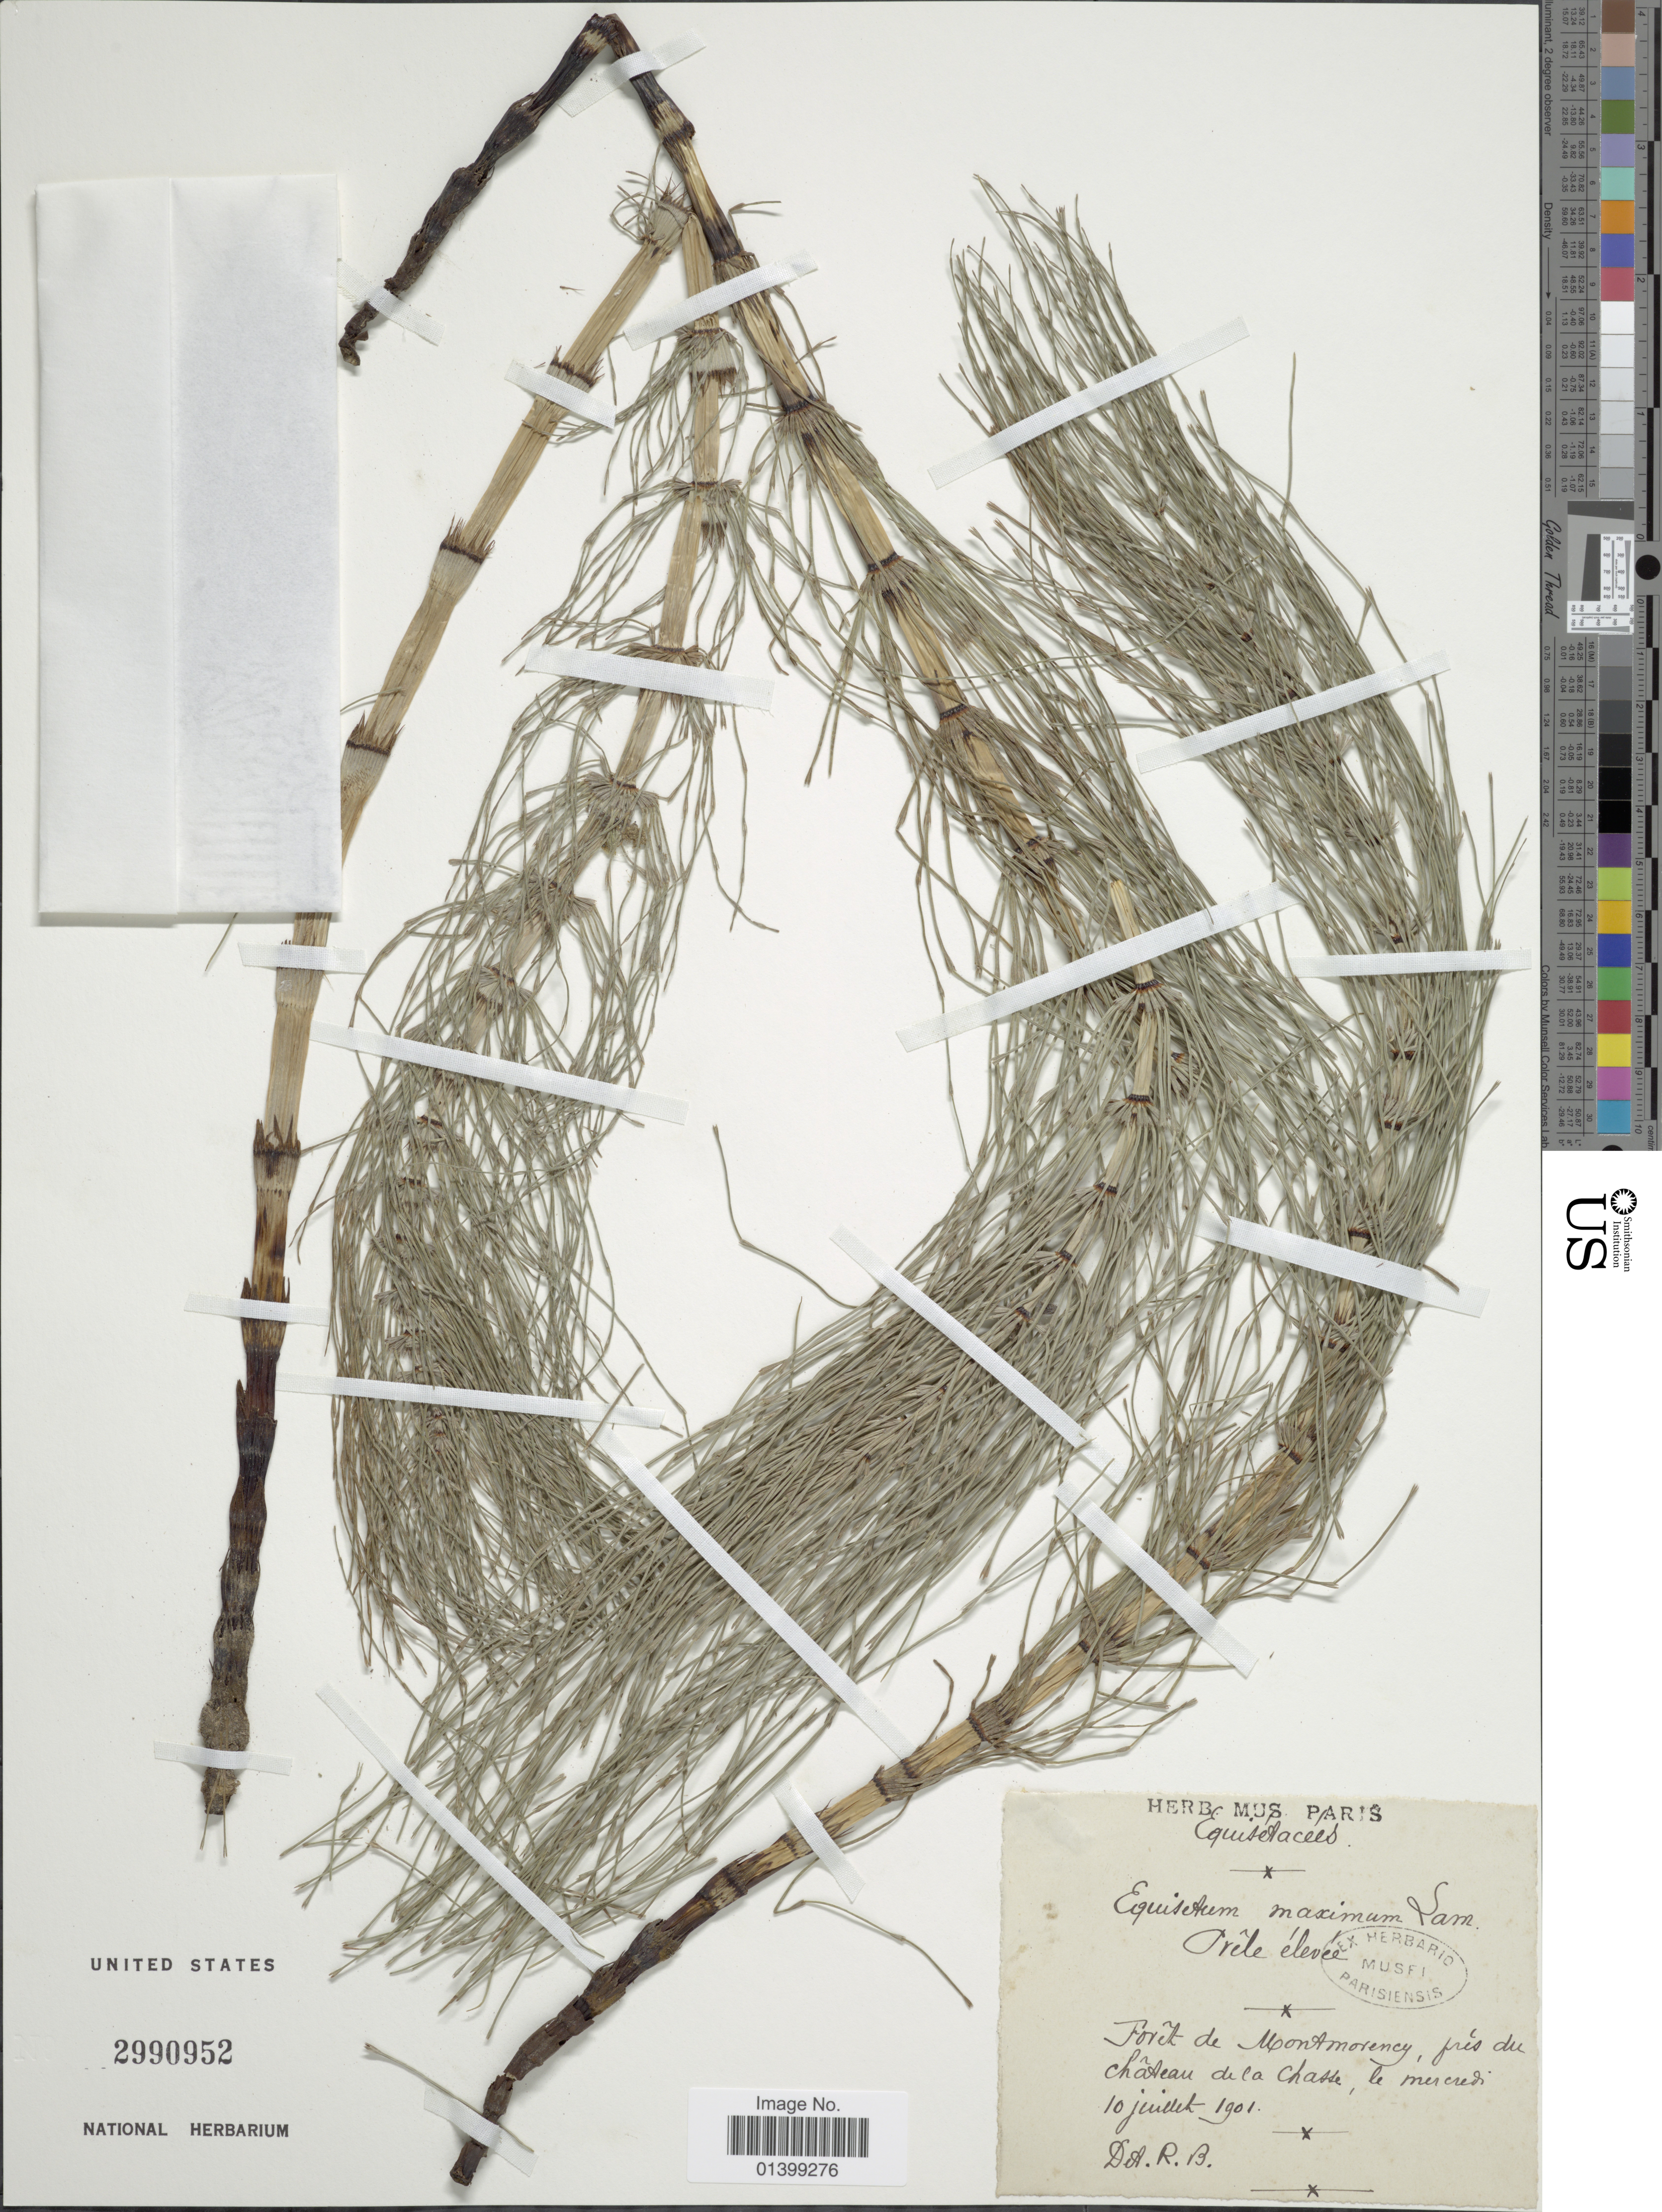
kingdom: Plantae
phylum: Tracheophyta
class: Polypodiopsida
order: Equisetales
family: Equisetaceae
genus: Equisetum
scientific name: Equisetum telmateia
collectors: ex herb. Mus. Paris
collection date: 1901-07-10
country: France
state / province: Île-de-France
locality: Equisetacées. Forêt de Montmorency, près du chàteau de la Chasse, le mercredi. [interpreted]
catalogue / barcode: US 2990952